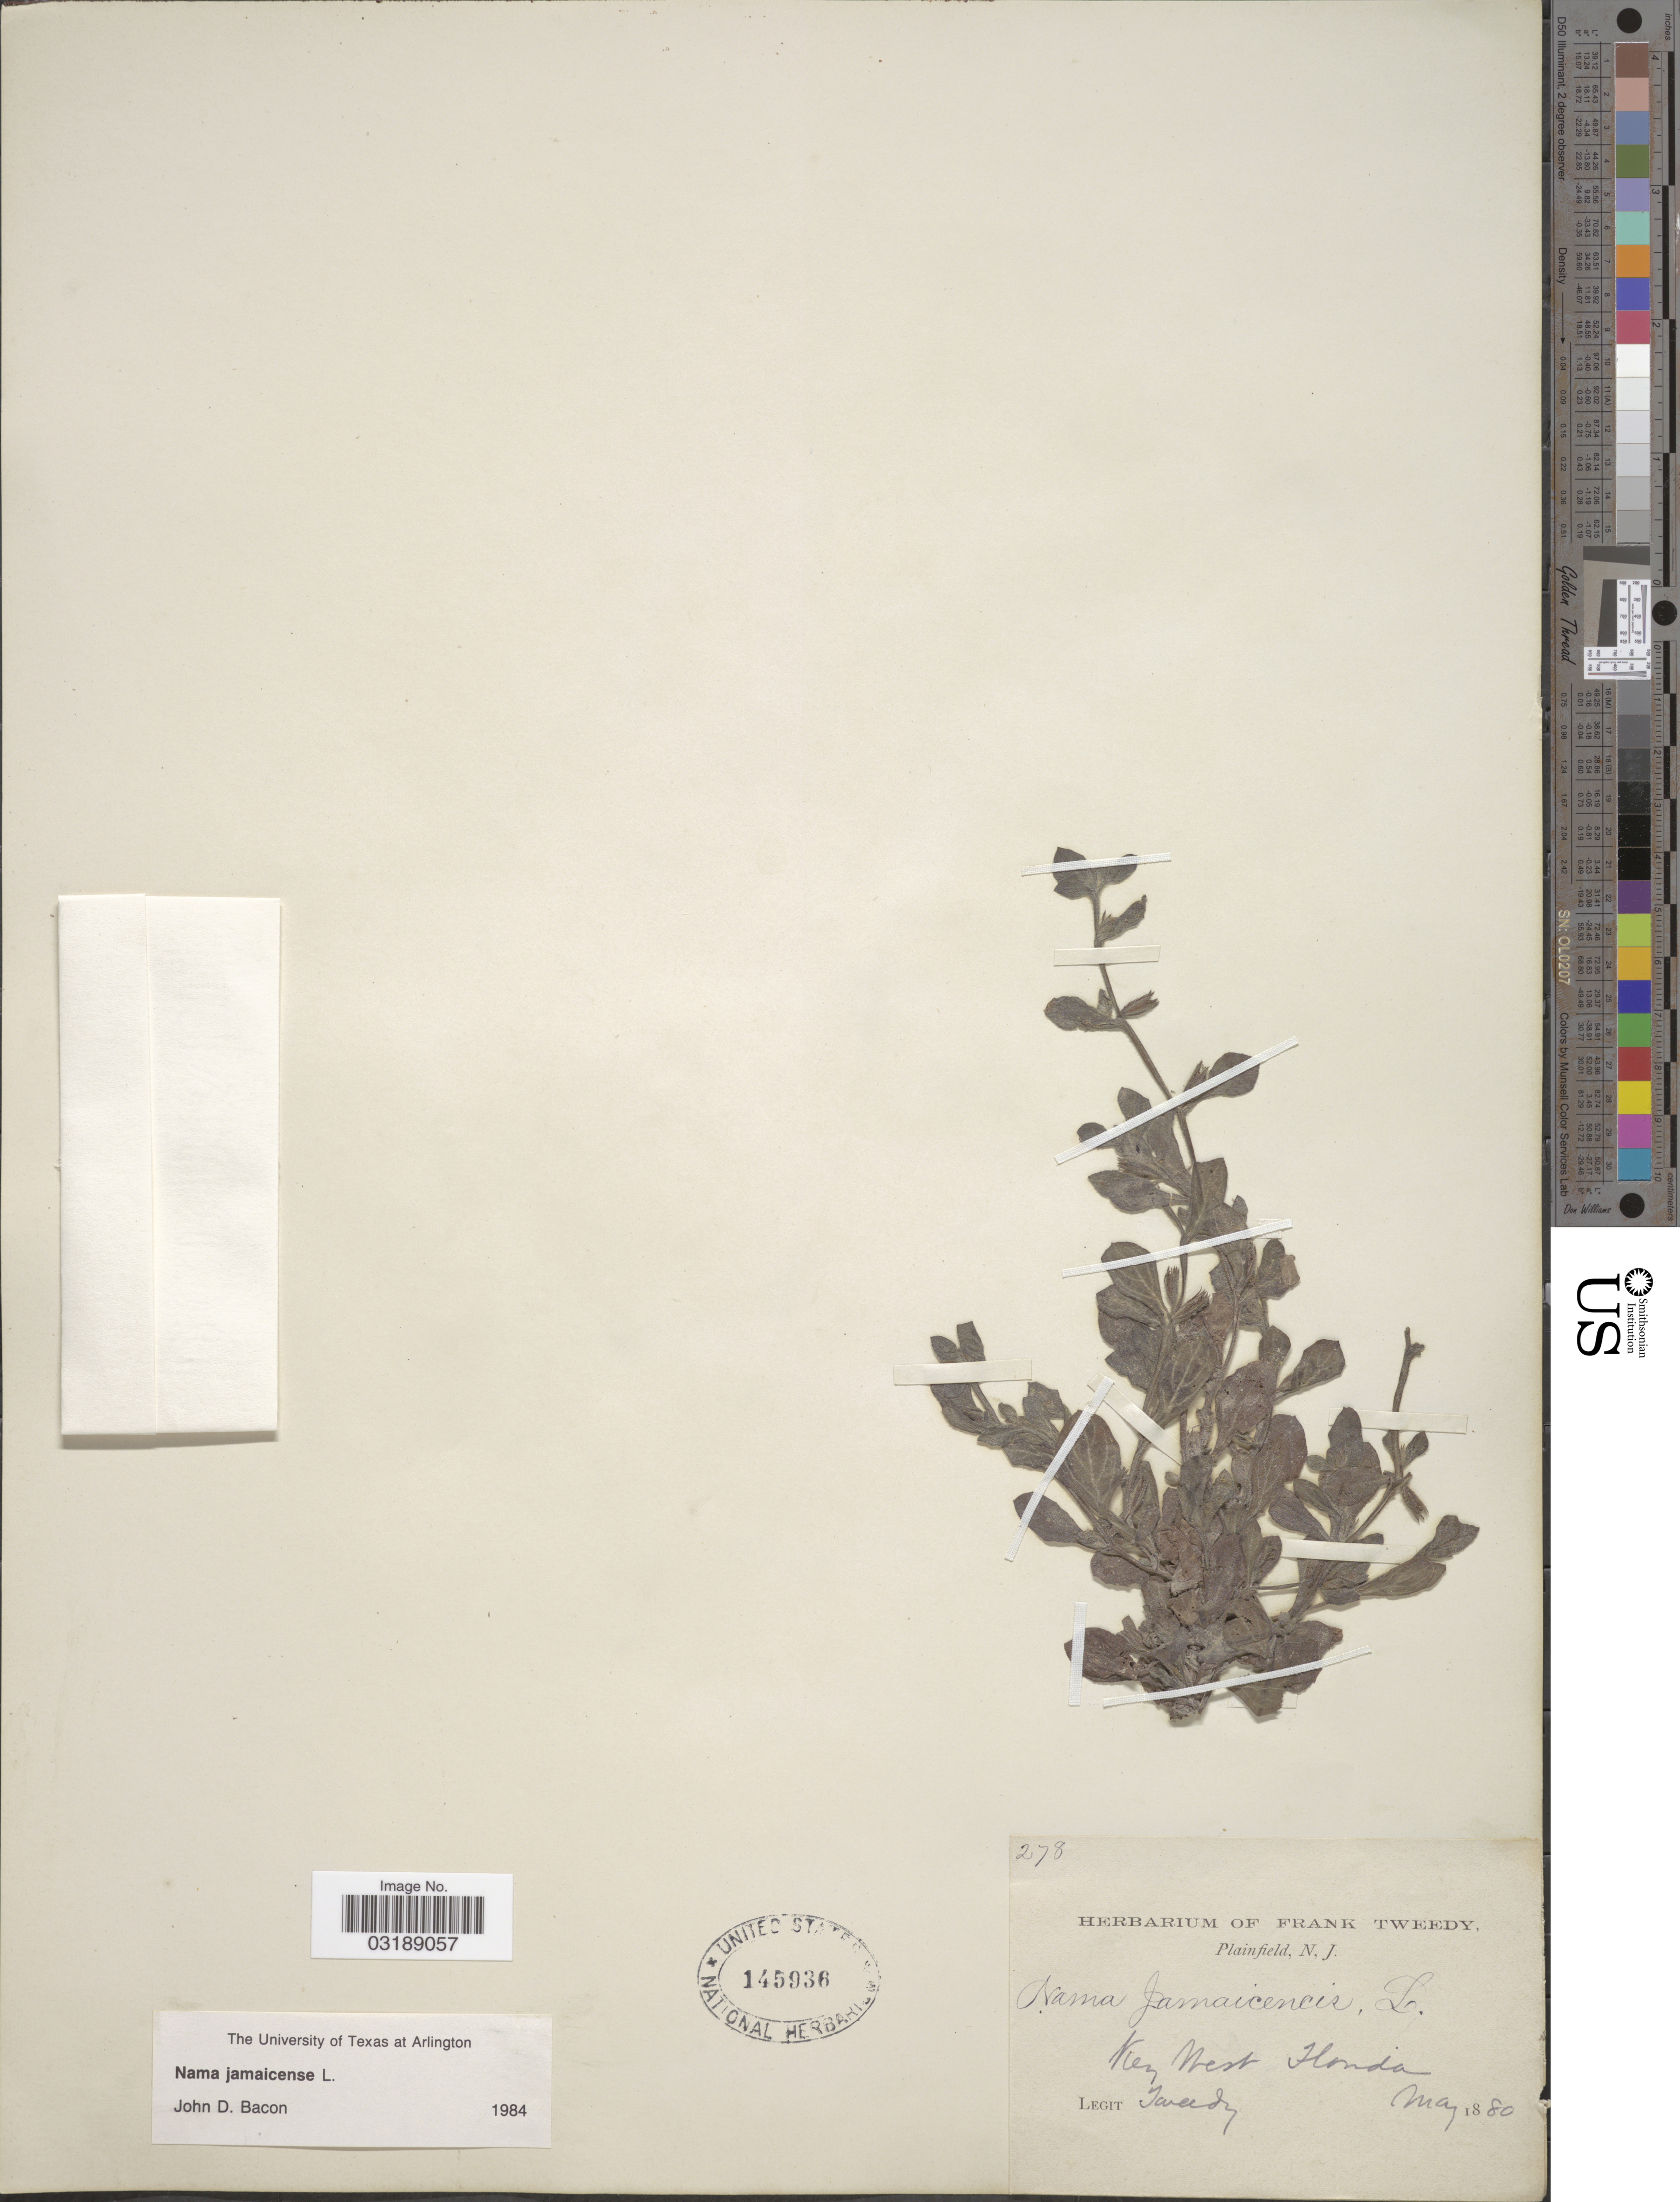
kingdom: Plantae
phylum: Tracheophyta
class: Magnoliopsida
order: Boraginales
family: Namaceae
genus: Nama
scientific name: Nama jamaicensis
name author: L.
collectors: Tweedy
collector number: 278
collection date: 1880-05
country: United States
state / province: Florida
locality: Key West.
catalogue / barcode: US 145936